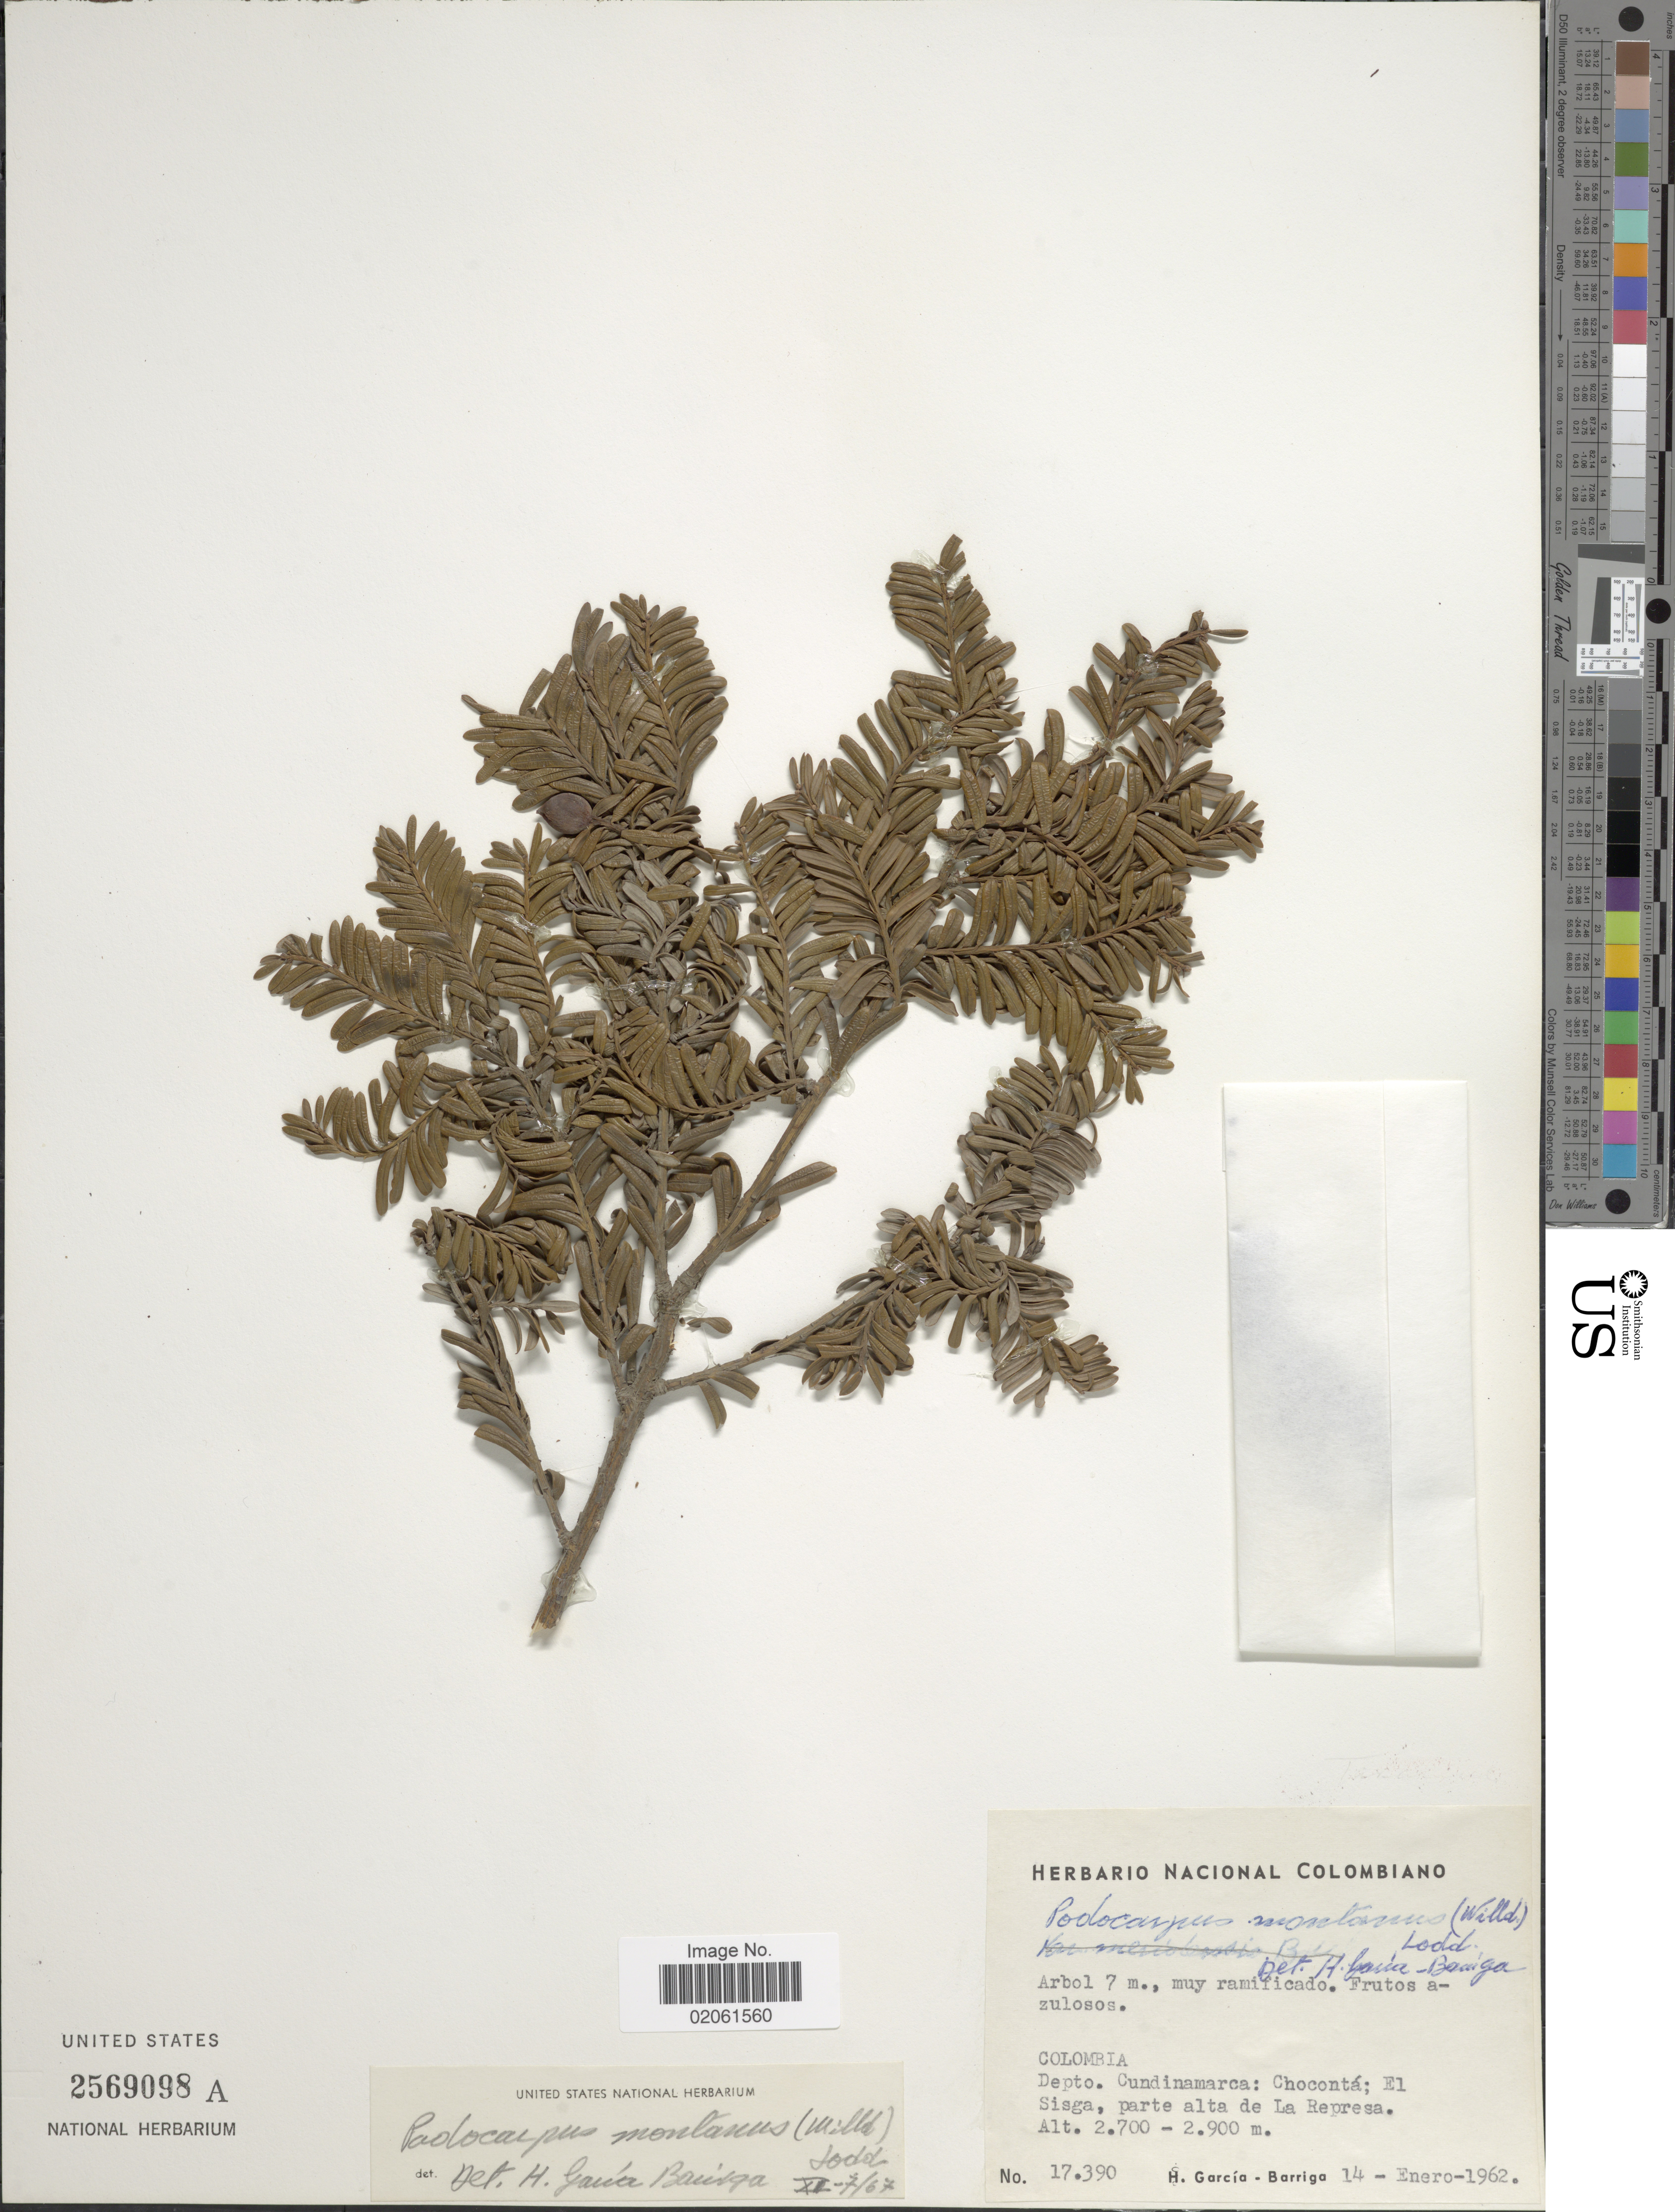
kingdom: Plantae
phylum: Tracheophyta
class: Pinopsida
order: Pinales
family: Podocarpaceae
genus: Podocarpus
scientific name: Podocarpus montanus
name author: (Humb. & Bonpl. ex Willd.) Lodd. ex Endl.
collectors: H. García Barriga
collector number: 17390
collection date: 1962-01-14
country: Colombia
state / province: Cundinamarca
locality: Colombia, Depto. Cundinamarca: Choconta; El Sisga, parte alta de La Represa.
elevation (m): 2700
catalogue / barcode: US 2569098A